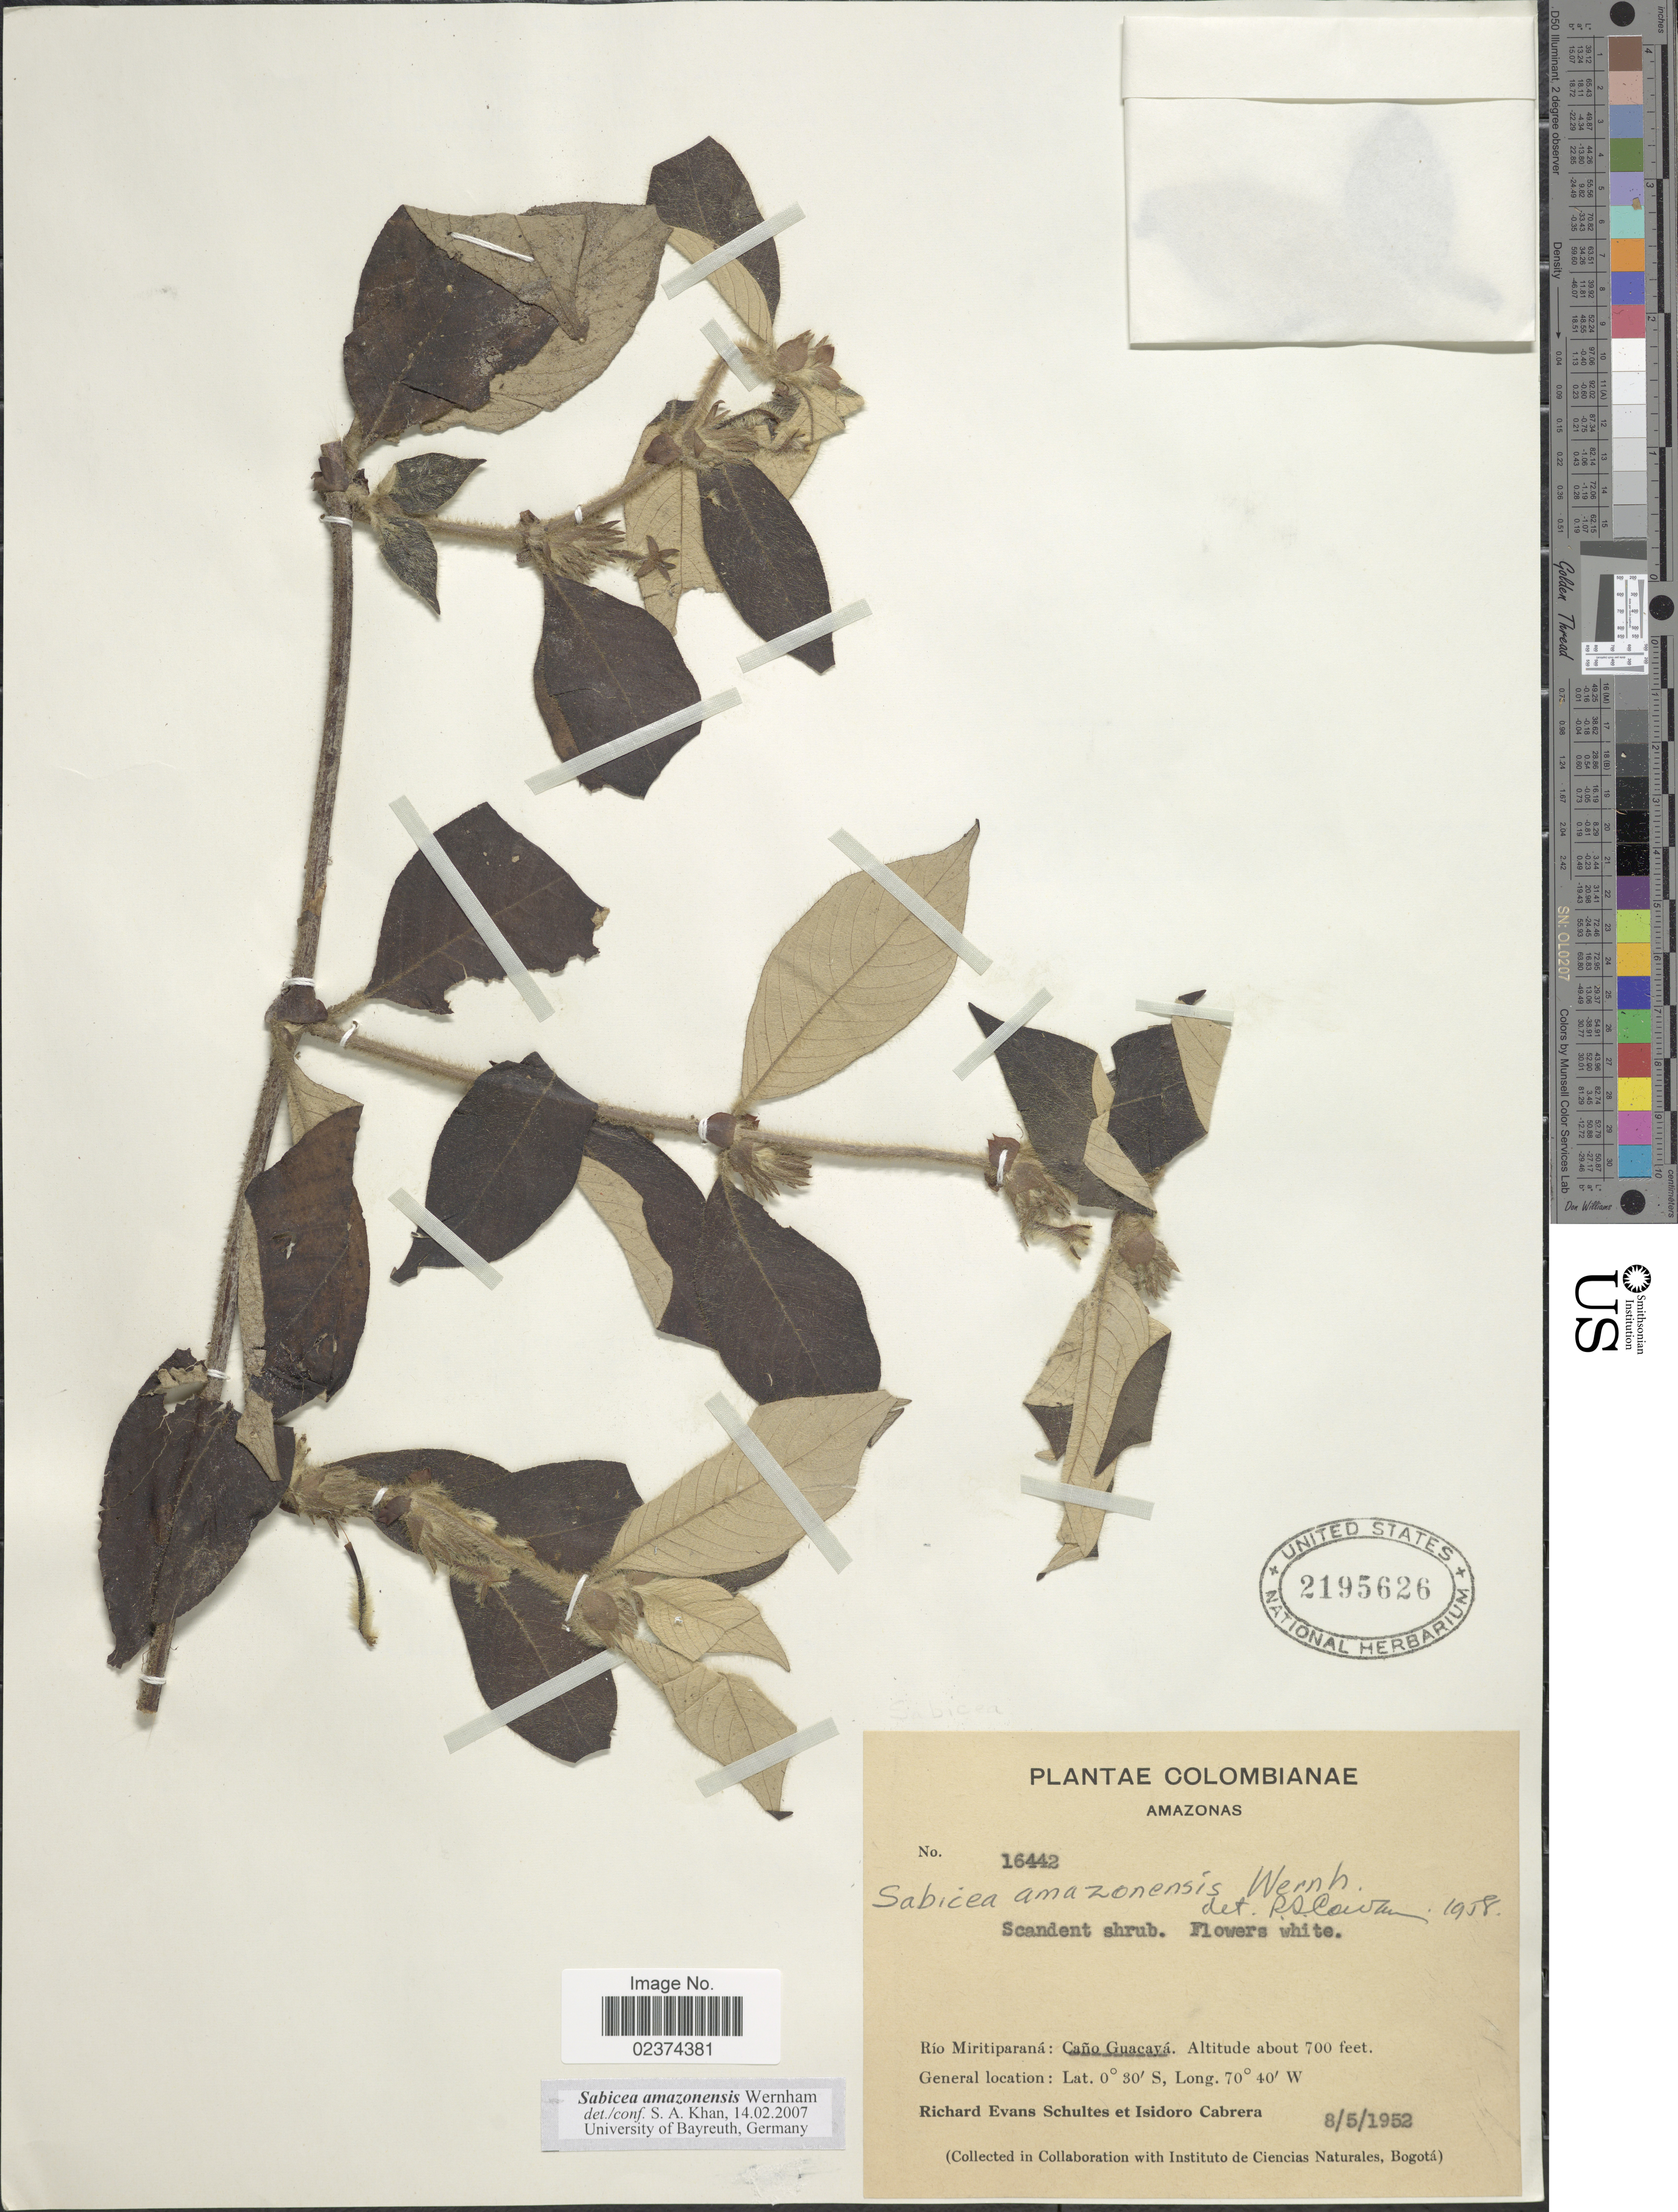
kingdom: Plantae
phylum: Tracheophyta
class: Magnoliopsida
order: Gentianales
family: Rubiaceae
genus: Sabicea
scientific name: Sabicea amazonensis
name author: Wernham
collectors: R. E. Schultes & I. Cabrera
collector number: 16442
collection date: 1952-05-05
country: Colombia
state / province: Amazônas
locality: Río Miritiparaná: Caño Guacayá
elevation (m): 213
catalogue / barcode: US 2195626